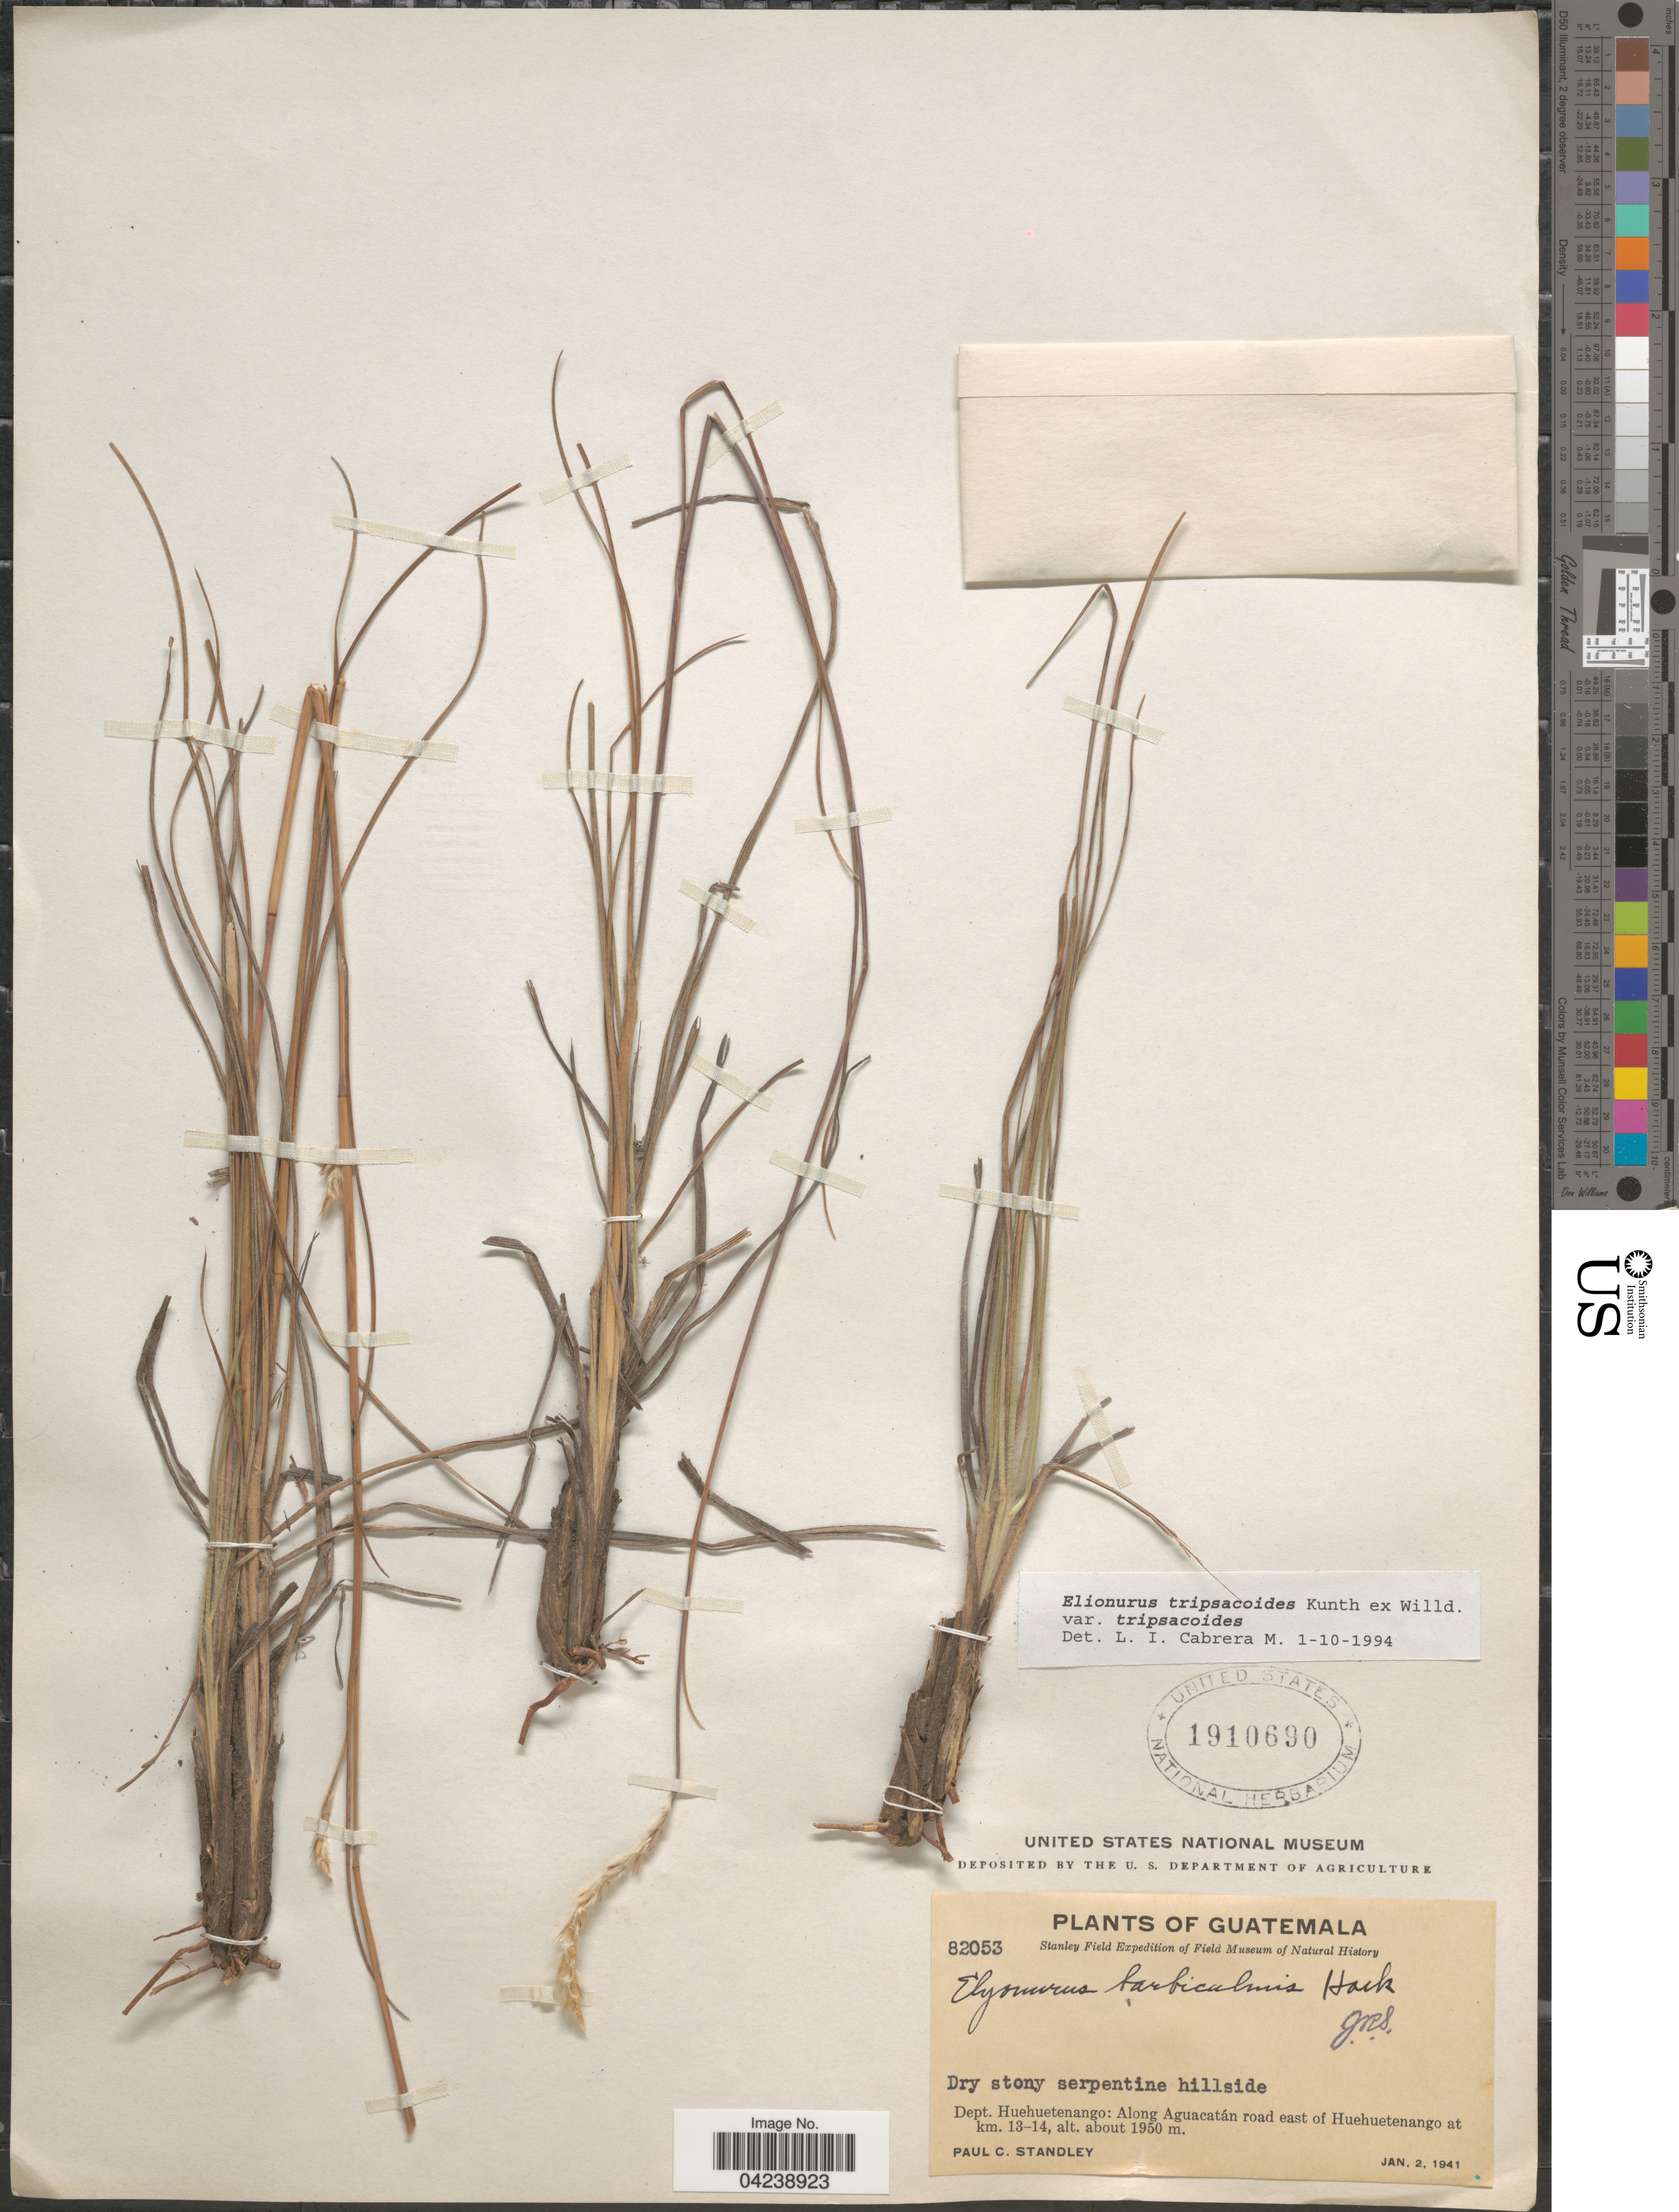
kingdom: Plantae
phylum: Tracheophyta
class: Liliopsida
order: Poales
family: Poaceae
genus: Elionurus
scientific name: Elionurus tripsacoides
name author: Humb. & Bonpl. ex Willd.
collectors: P. C. Standley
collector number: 82053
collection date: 1941-01-02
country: Guatemala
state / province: Huehuetenango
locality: Stanley Field Expedition. Dept. Huehuetenango: Along Aguacatán road east of Huehuetenango at km. 13-14.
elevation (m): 1950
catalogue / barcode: US 1910690